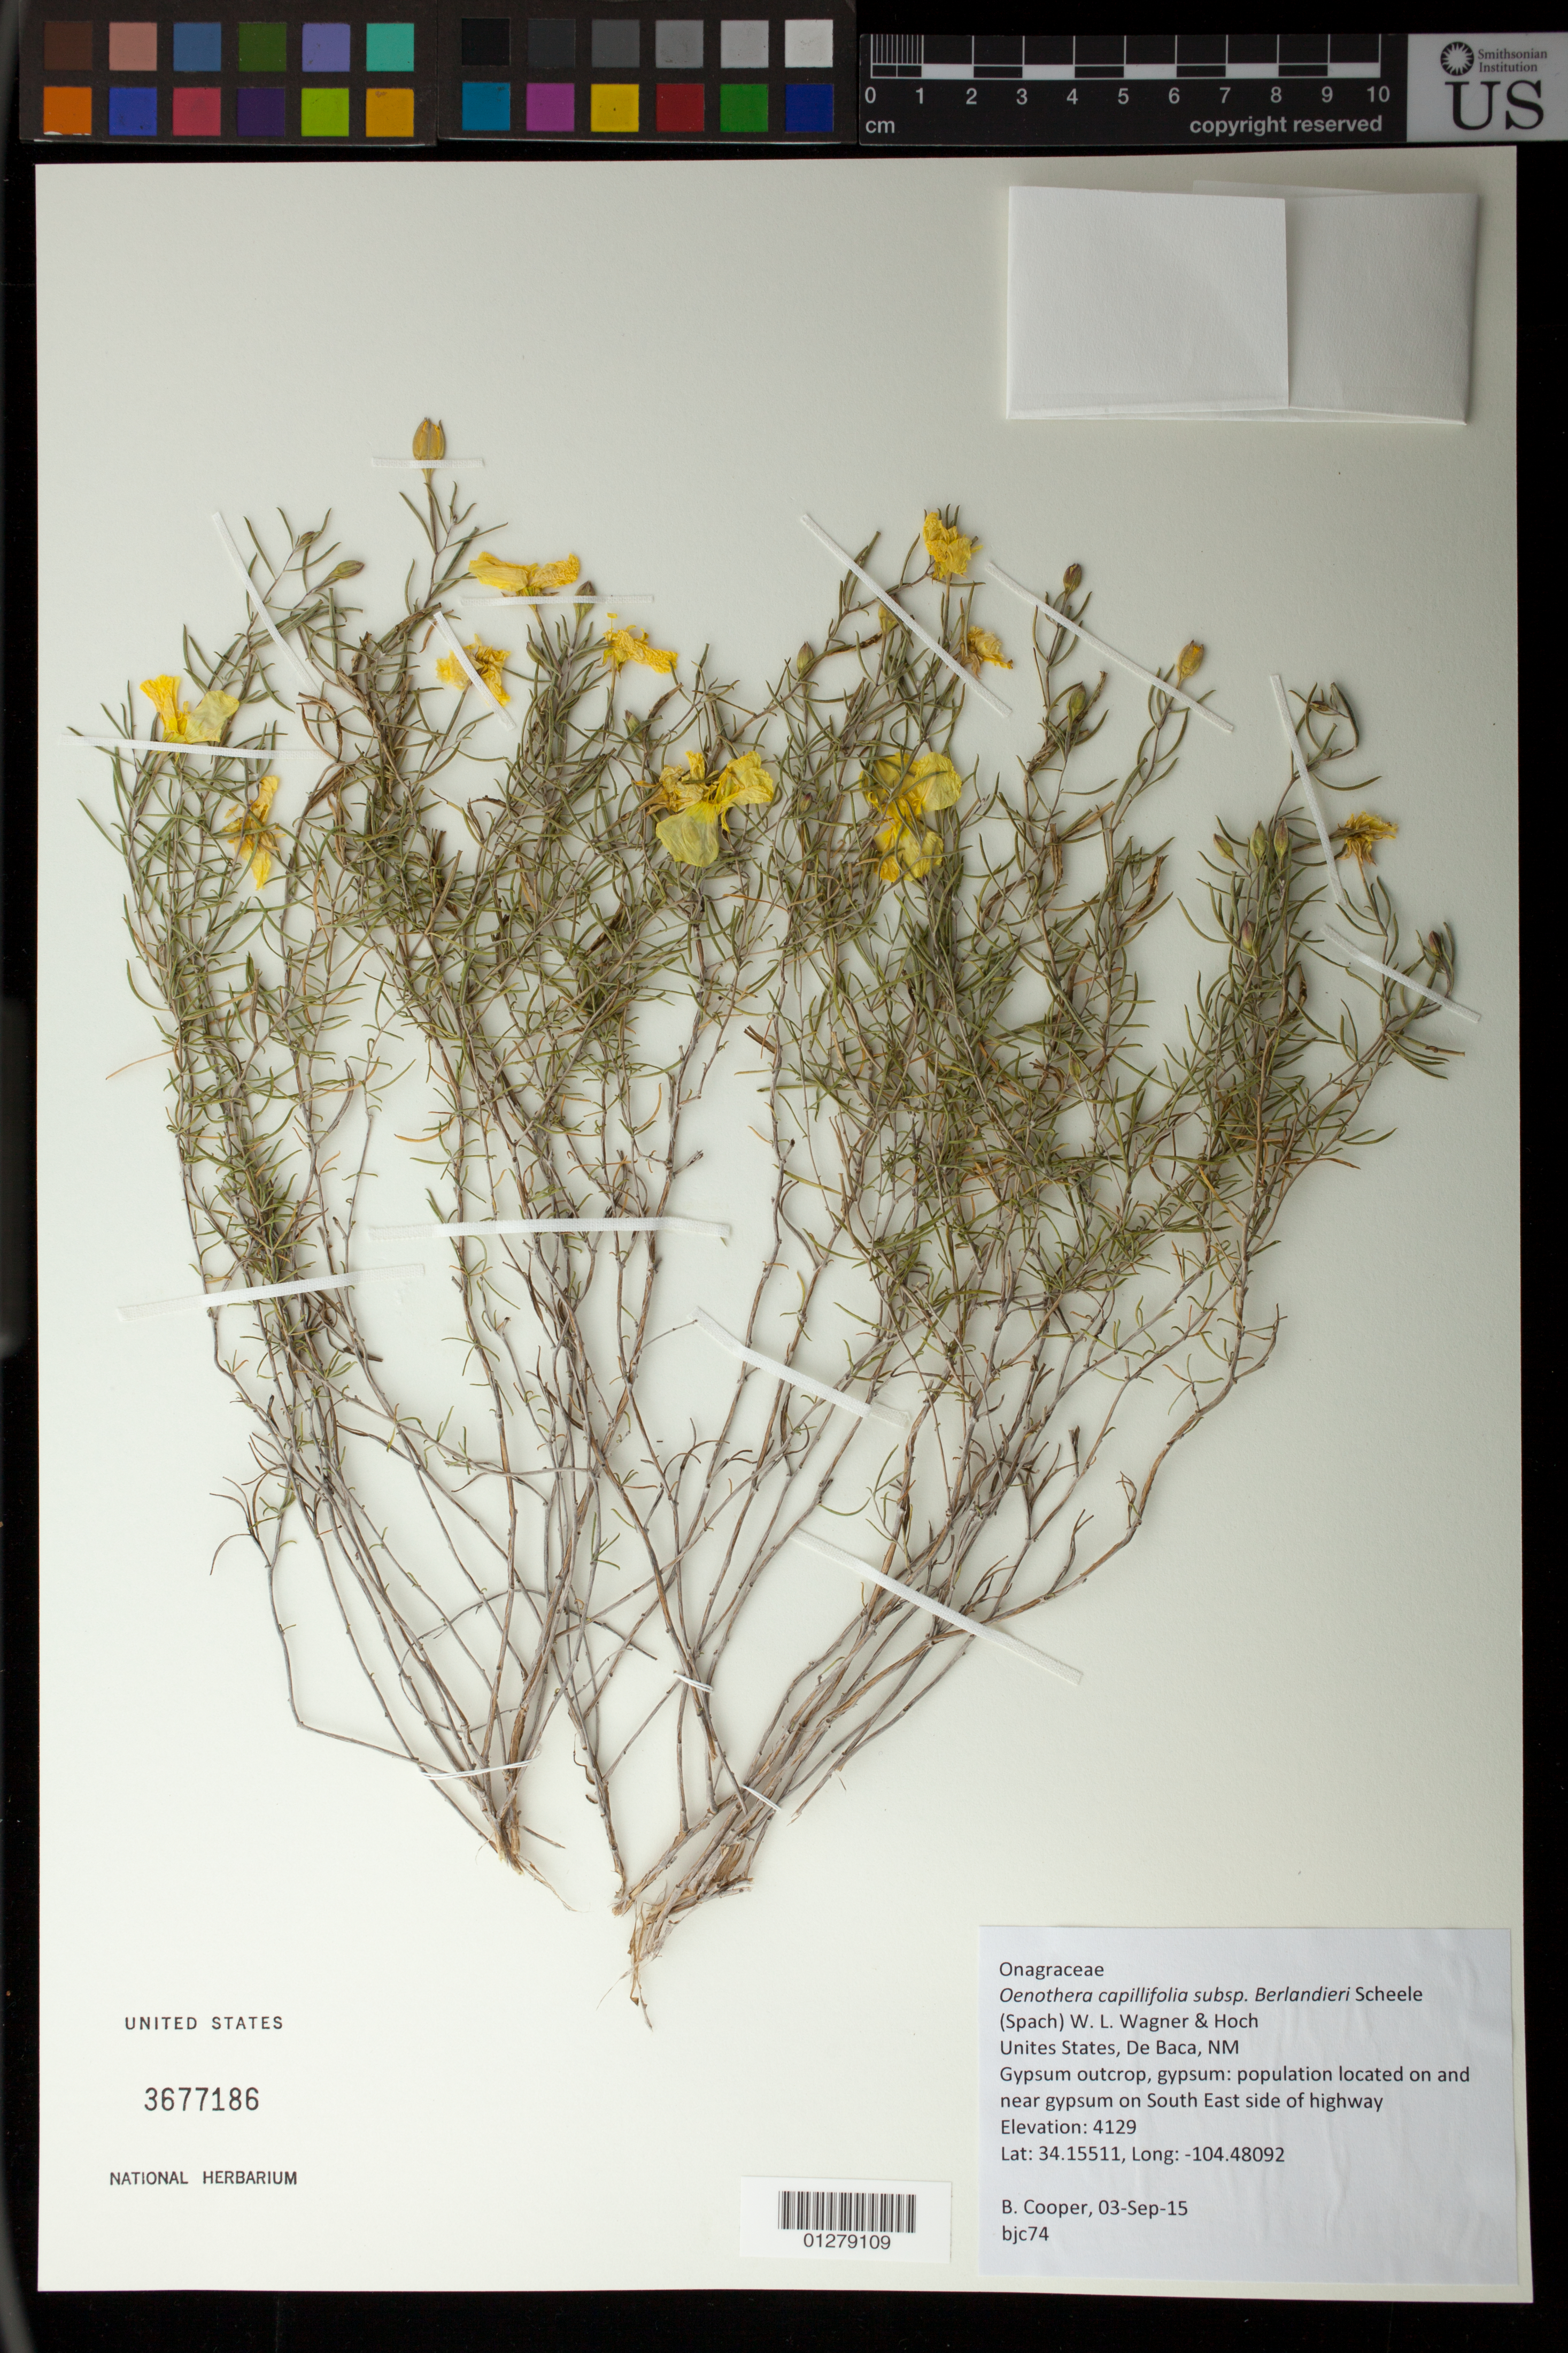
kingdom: Plantae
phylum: Tracheophyta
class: Magnoliopsida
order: Myrtales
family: Onagraceae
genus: Oenothera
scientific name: Oenothera gayleana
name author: B.L. Turner & Moore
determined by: Cooper, B. J.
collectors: B. J. Cooper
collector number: BJC 74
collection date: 2015-09-03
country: United States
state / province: New Mexico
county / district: De Baca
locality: On and near gypsum on South East side of highway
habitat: Gypsum outcrop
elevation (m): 4129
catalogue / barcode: US 3677186